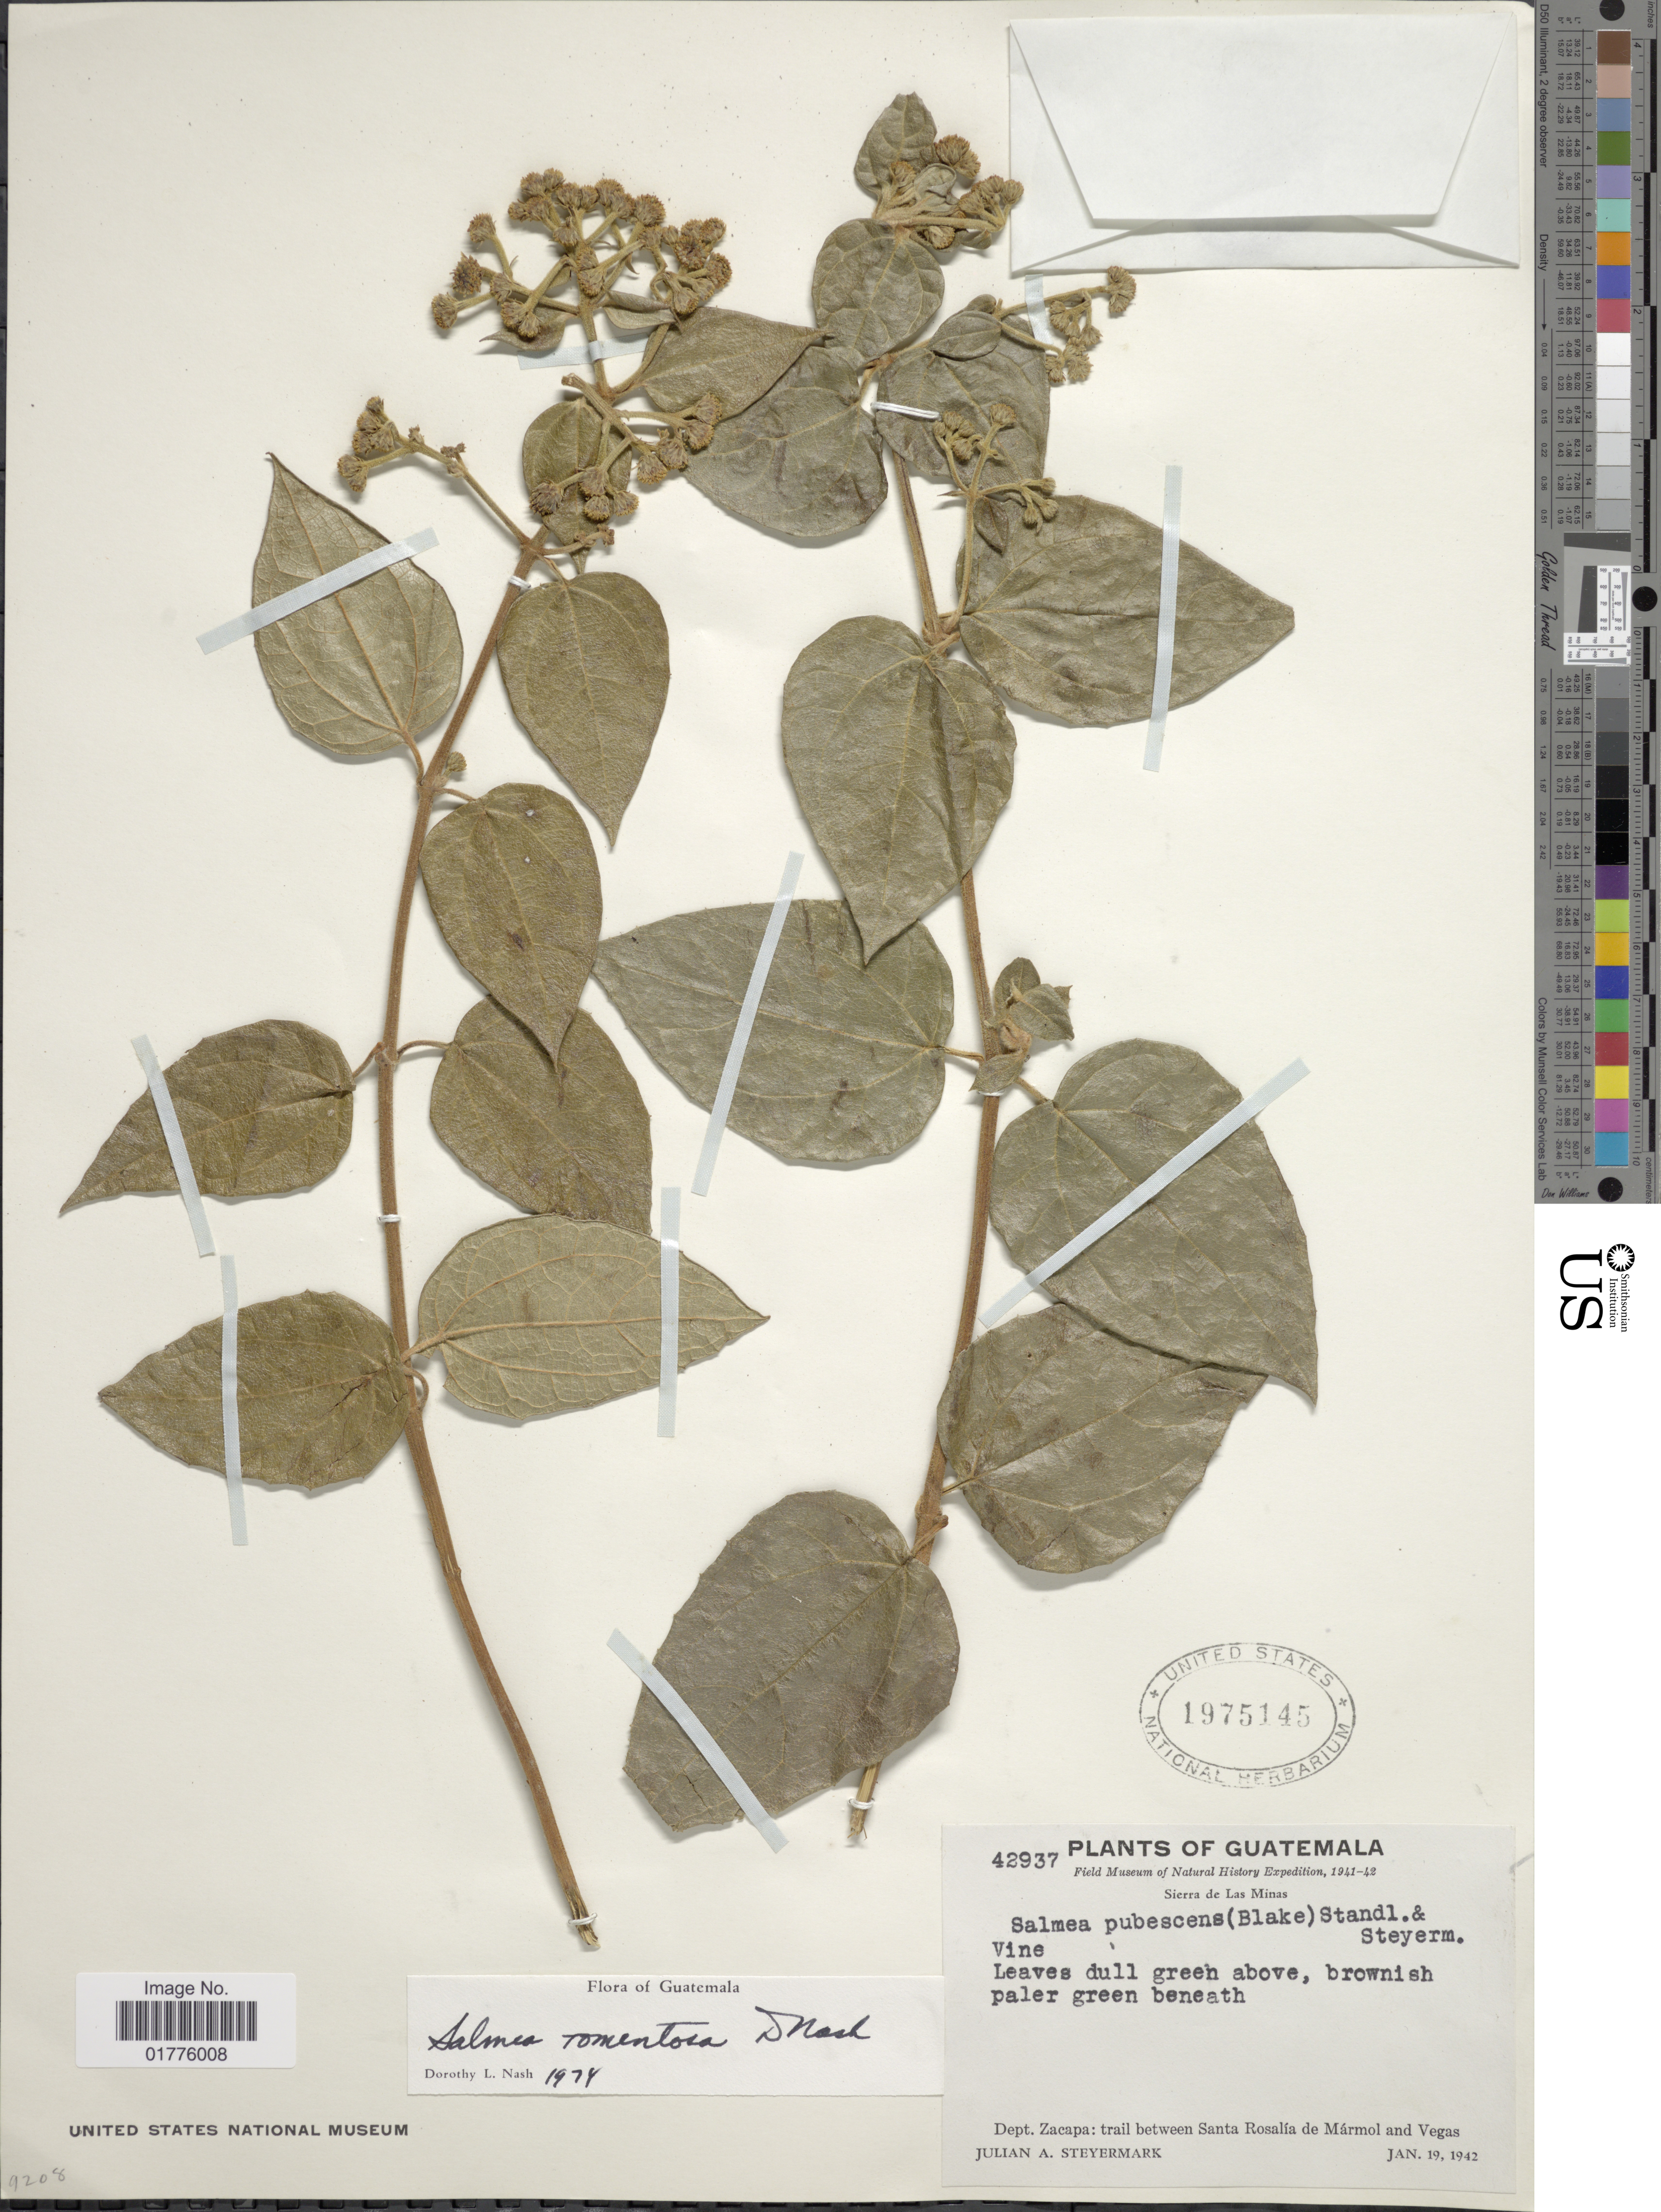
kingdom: Plantae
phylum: Tracheophyta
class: Magnoliopsida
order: Asterales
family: Asteraceae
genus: Salmea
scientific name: Salmea tomentosa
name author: D.L. Nash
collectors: J. Steyermark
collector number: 42937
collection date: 1942-01-19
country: Guatemala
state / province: Zacapa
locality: Sierra de Minas, Trail between Santa Rosalia de Marmol and Vegas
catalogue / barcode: US 1975145